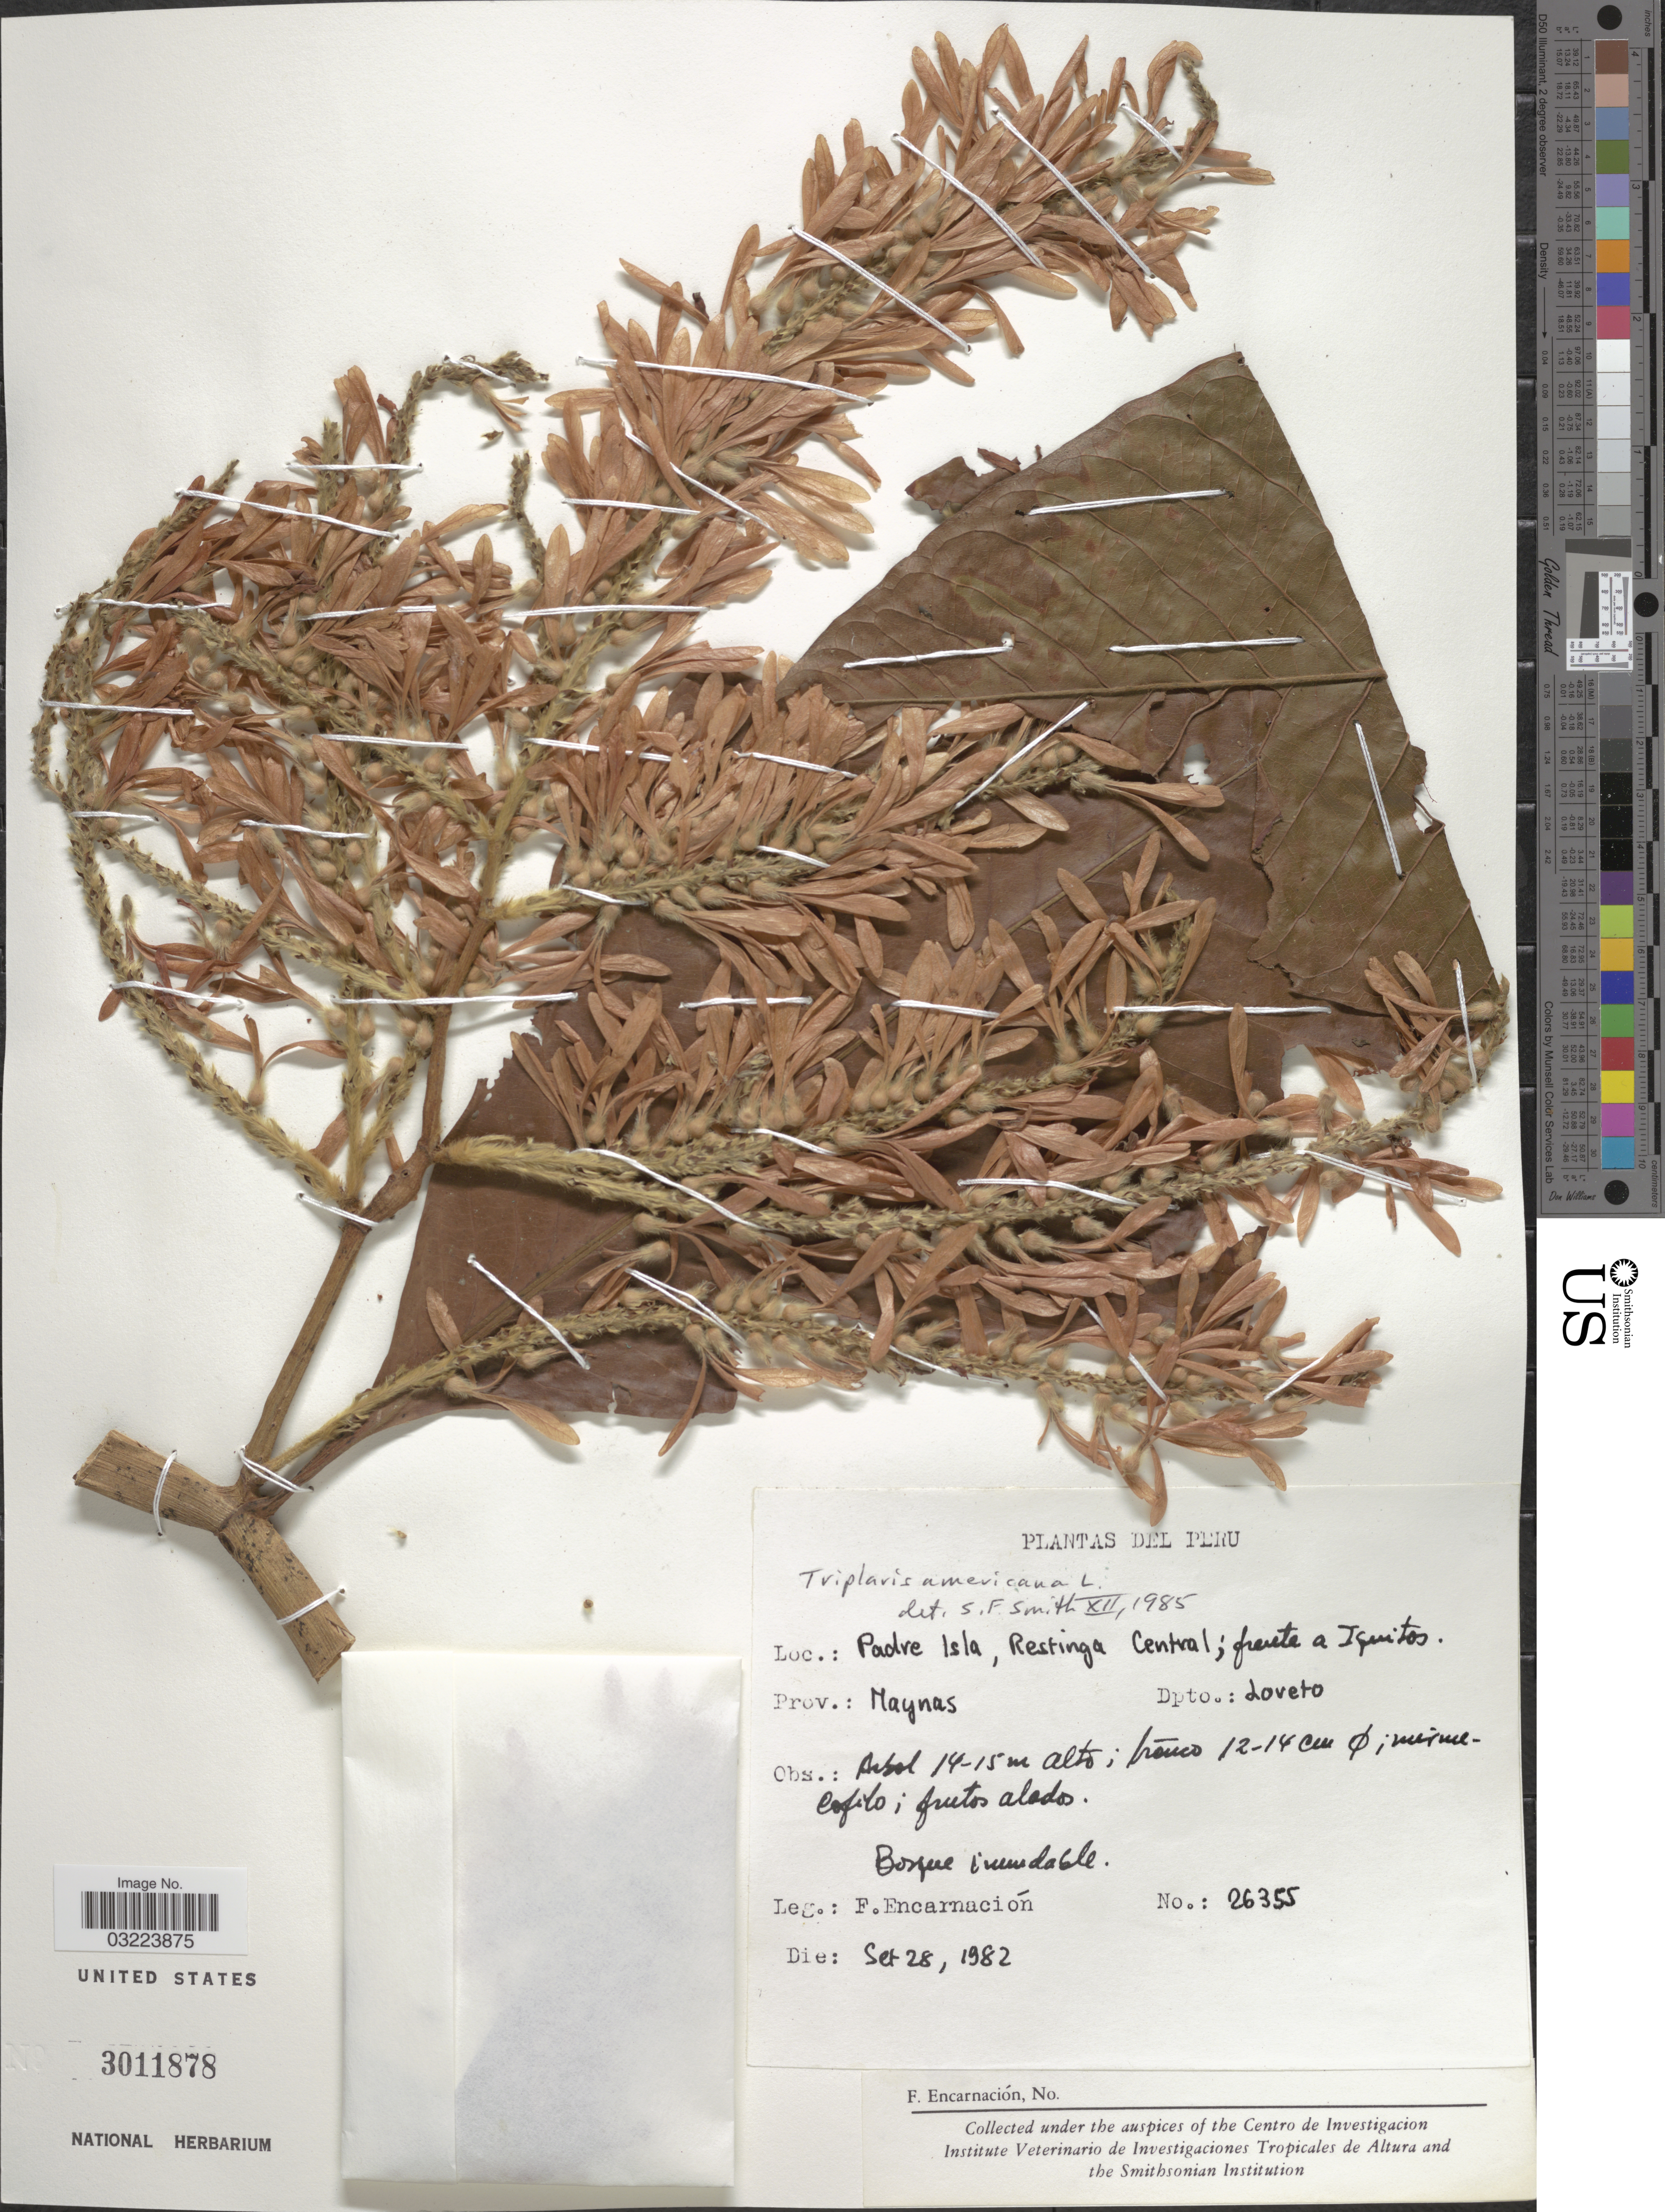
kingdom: Plantae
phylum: Tracheophyta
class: Magnoliopsida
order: Caryophyllales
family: Polygonaceae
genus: Triplaris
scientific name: Triplaris americana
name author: L.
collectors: F. Encarnación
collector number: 26355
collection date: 1982-09-28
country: Peru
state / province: Loreto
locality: Padre Isla, Restinga Central; frente a Iquitos. Prov.: Maynas. Dpto.: Loreto.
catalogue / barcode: US 3011878